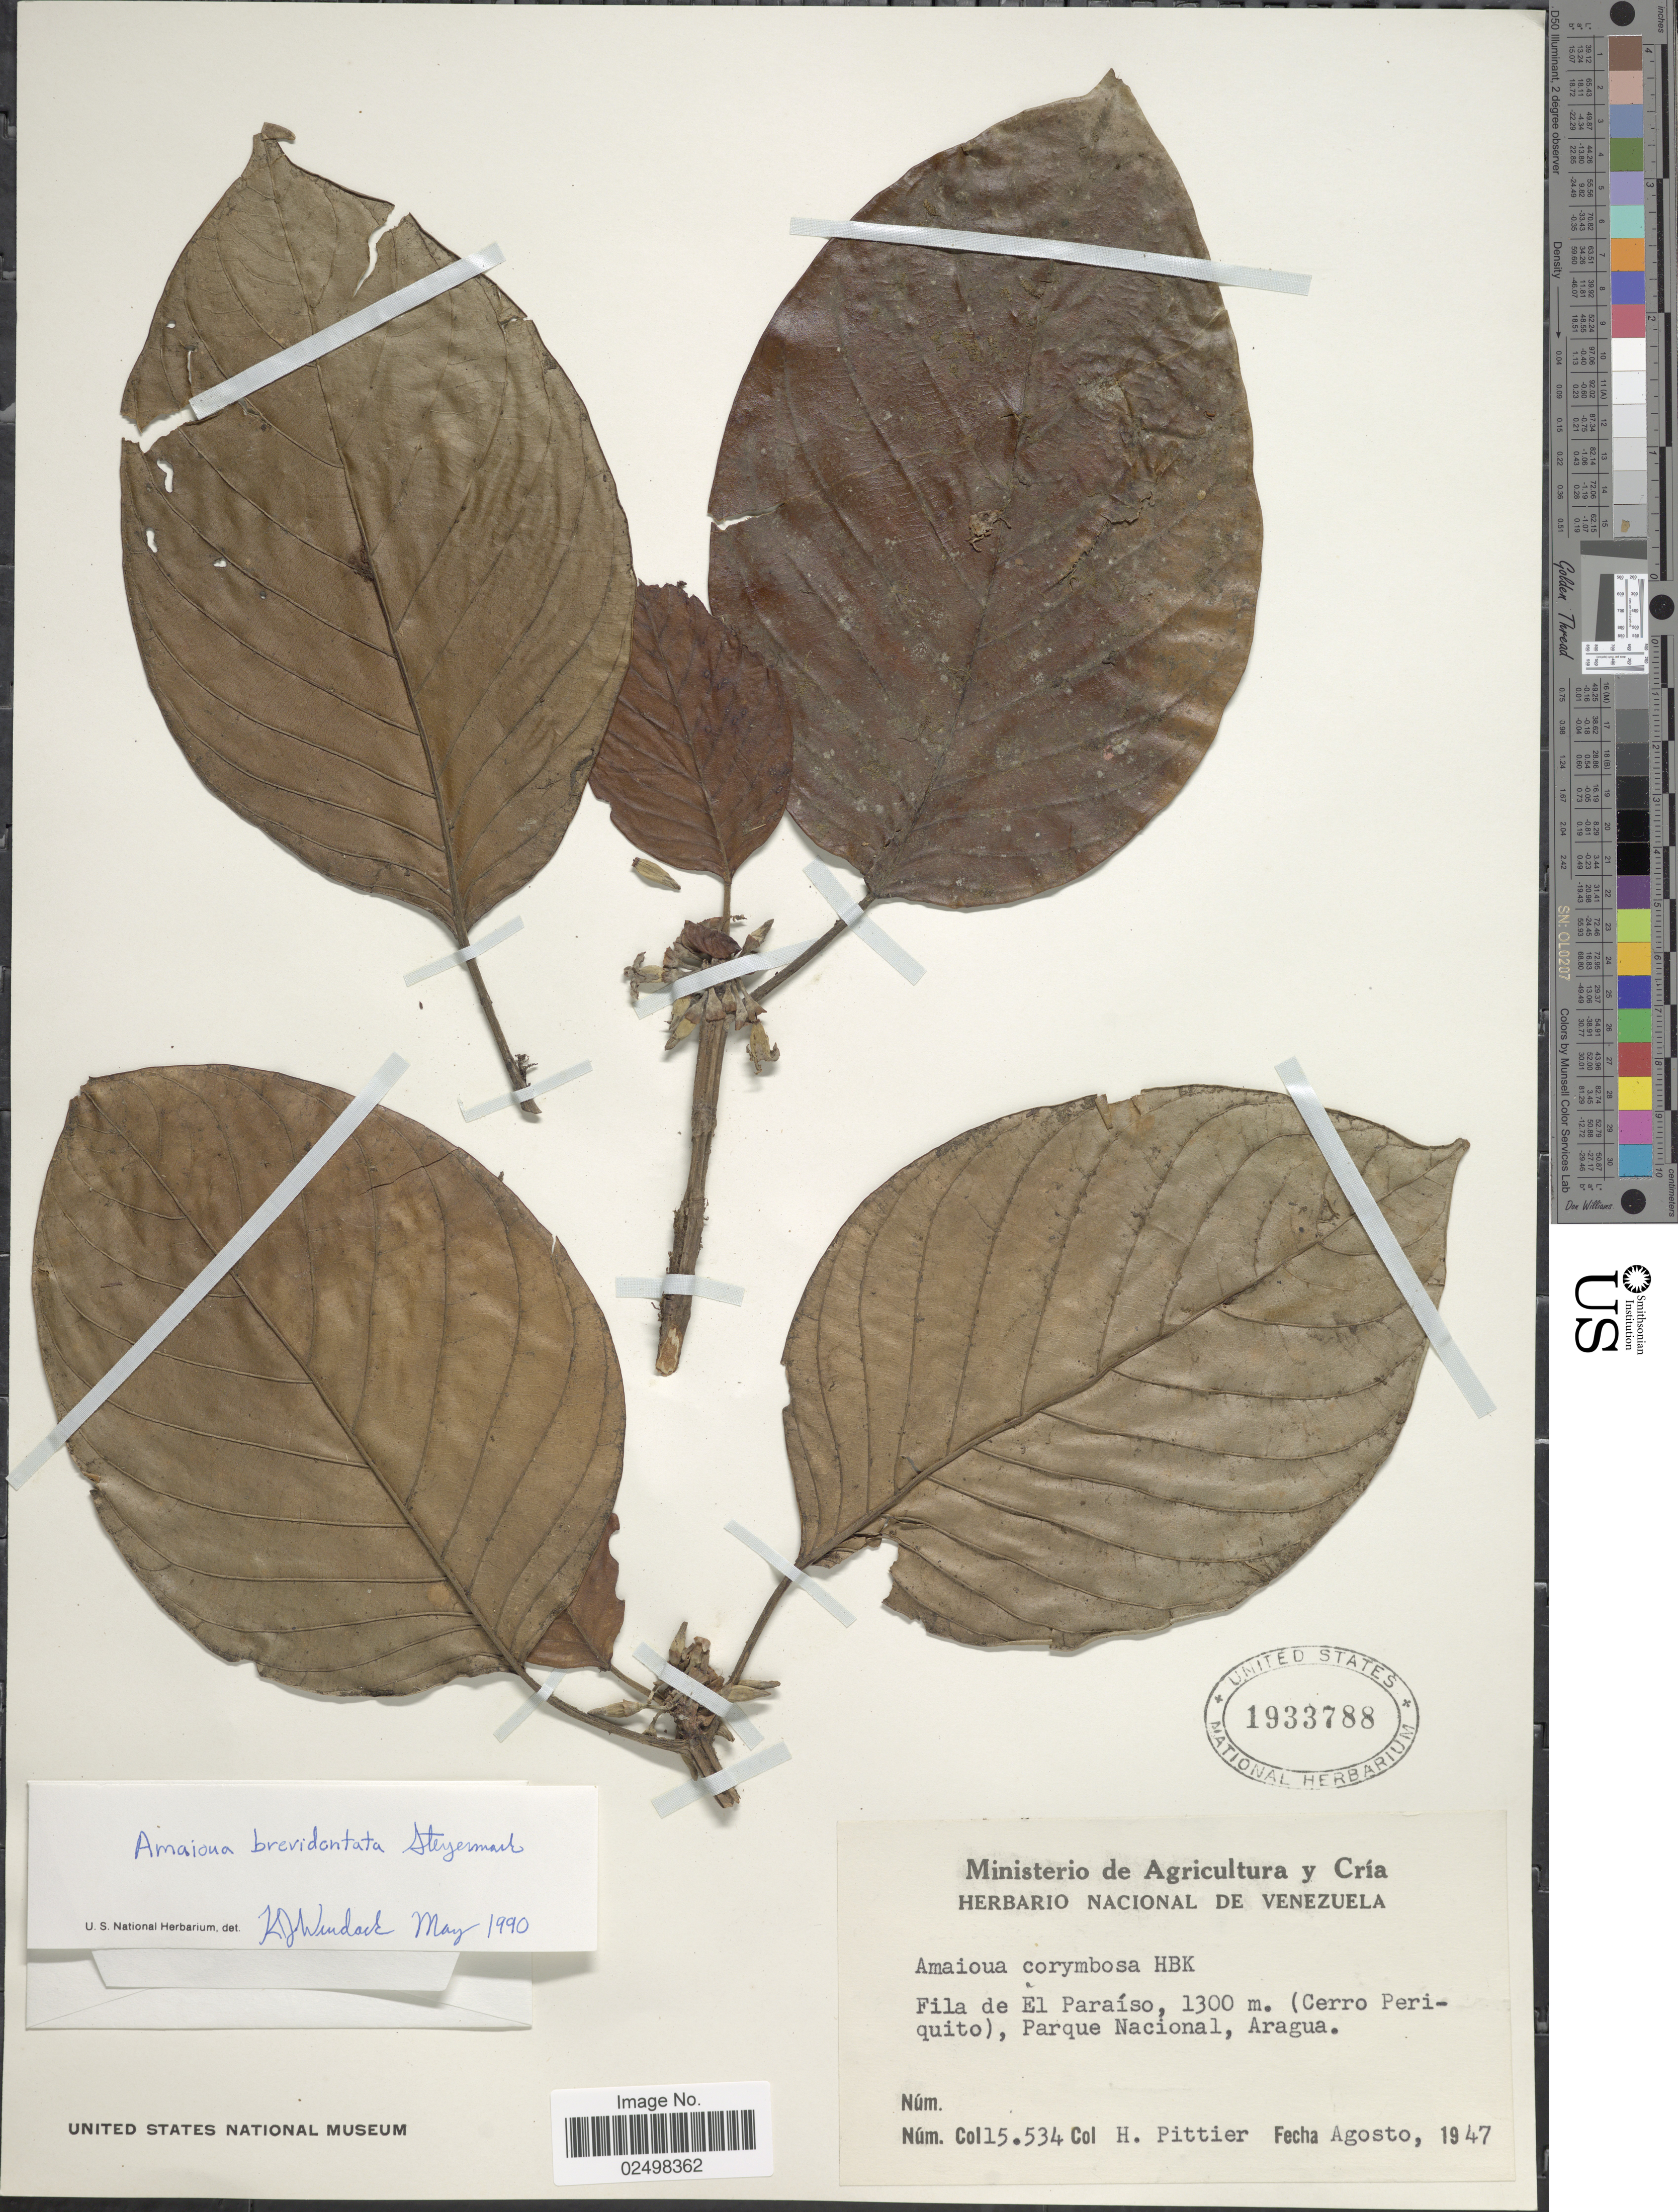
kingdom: Plantae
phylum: Tracheophyta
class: Magnoliopsida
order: Gentianales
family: Rubiaceae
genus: Amaioua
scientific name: Amaioua brevidentata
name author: Steyerm.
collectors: H. F. Pittier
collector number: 15534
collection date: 1947-08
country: Venezuela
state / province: Aragua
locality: Fila de El Paraiso. (Cerro Periquito), Parque Nacional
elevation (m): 1300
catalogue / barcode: US 1933788